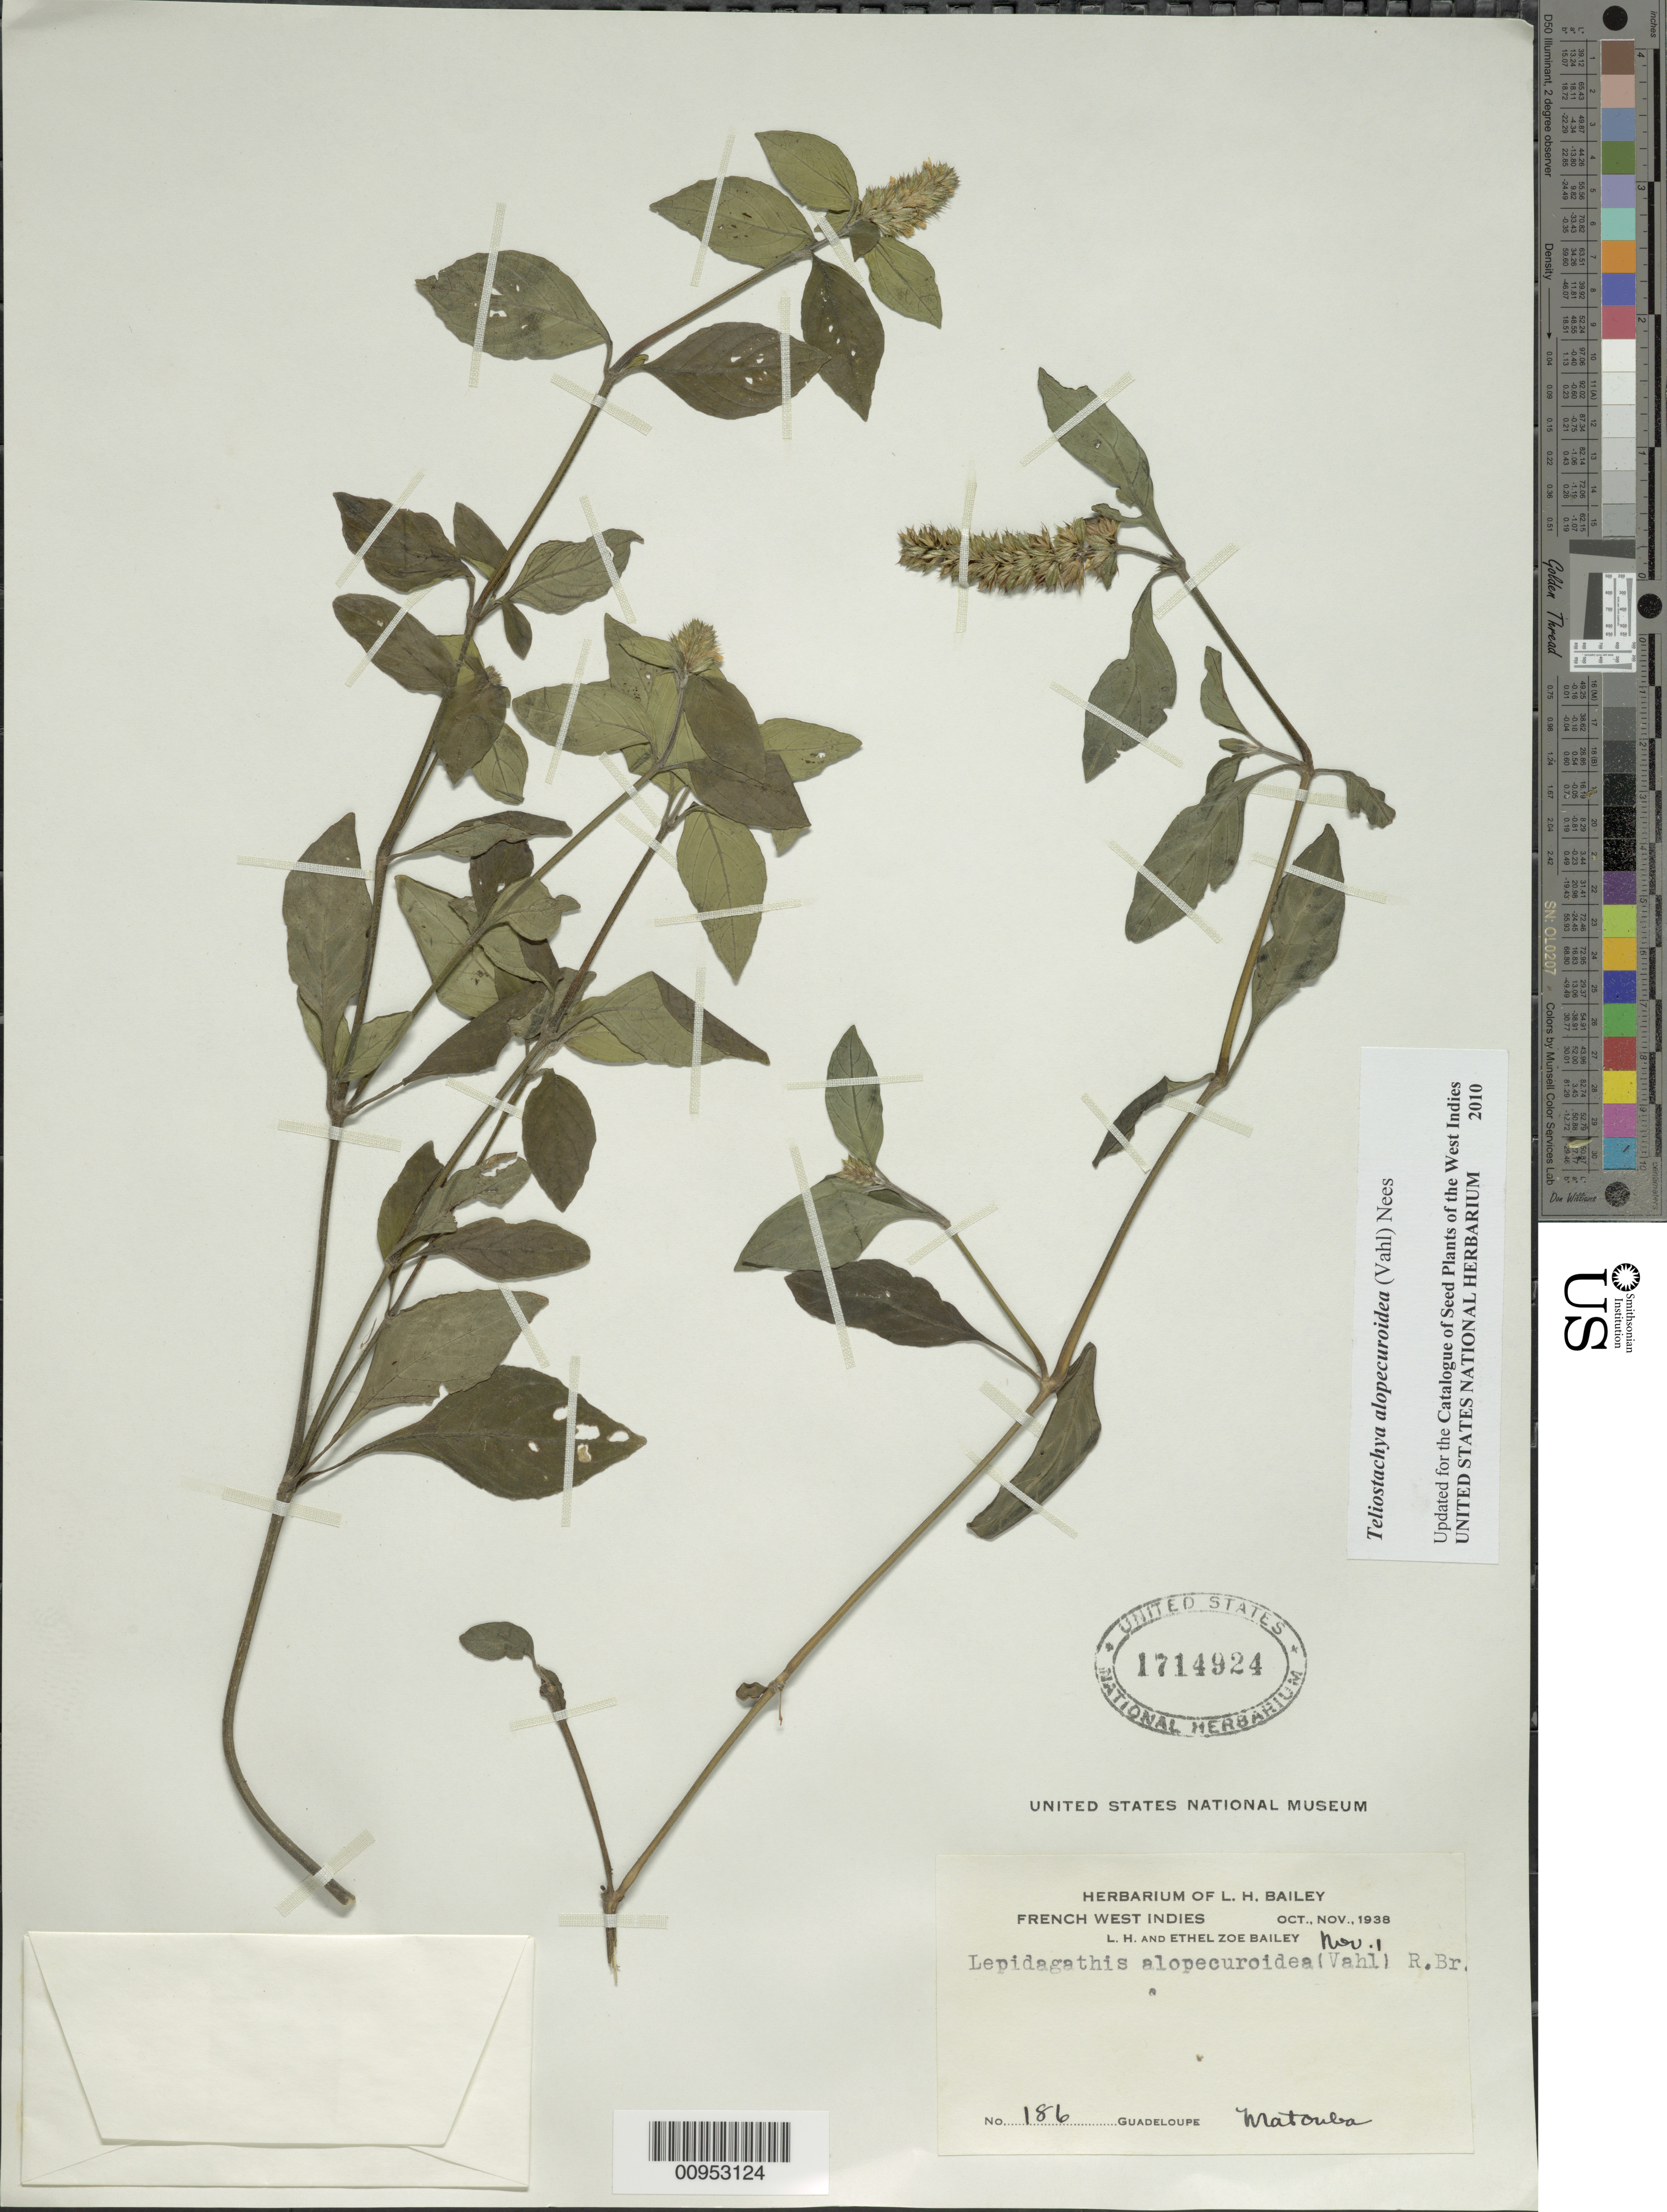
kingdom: Plantae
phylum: Tracheophyta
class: Magnoliopsida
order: Lamiales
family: Acanthaceae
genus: Teliostachya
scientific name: Teliostachya alopecuroidea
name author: (Vahl) Nees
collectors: L. H. Bailey & E. Z. Bailey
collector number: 186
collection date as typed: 01 Nov 1938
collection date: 1938-11-01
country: Guadeloupe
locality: Matoubea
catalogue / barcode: US 1714924